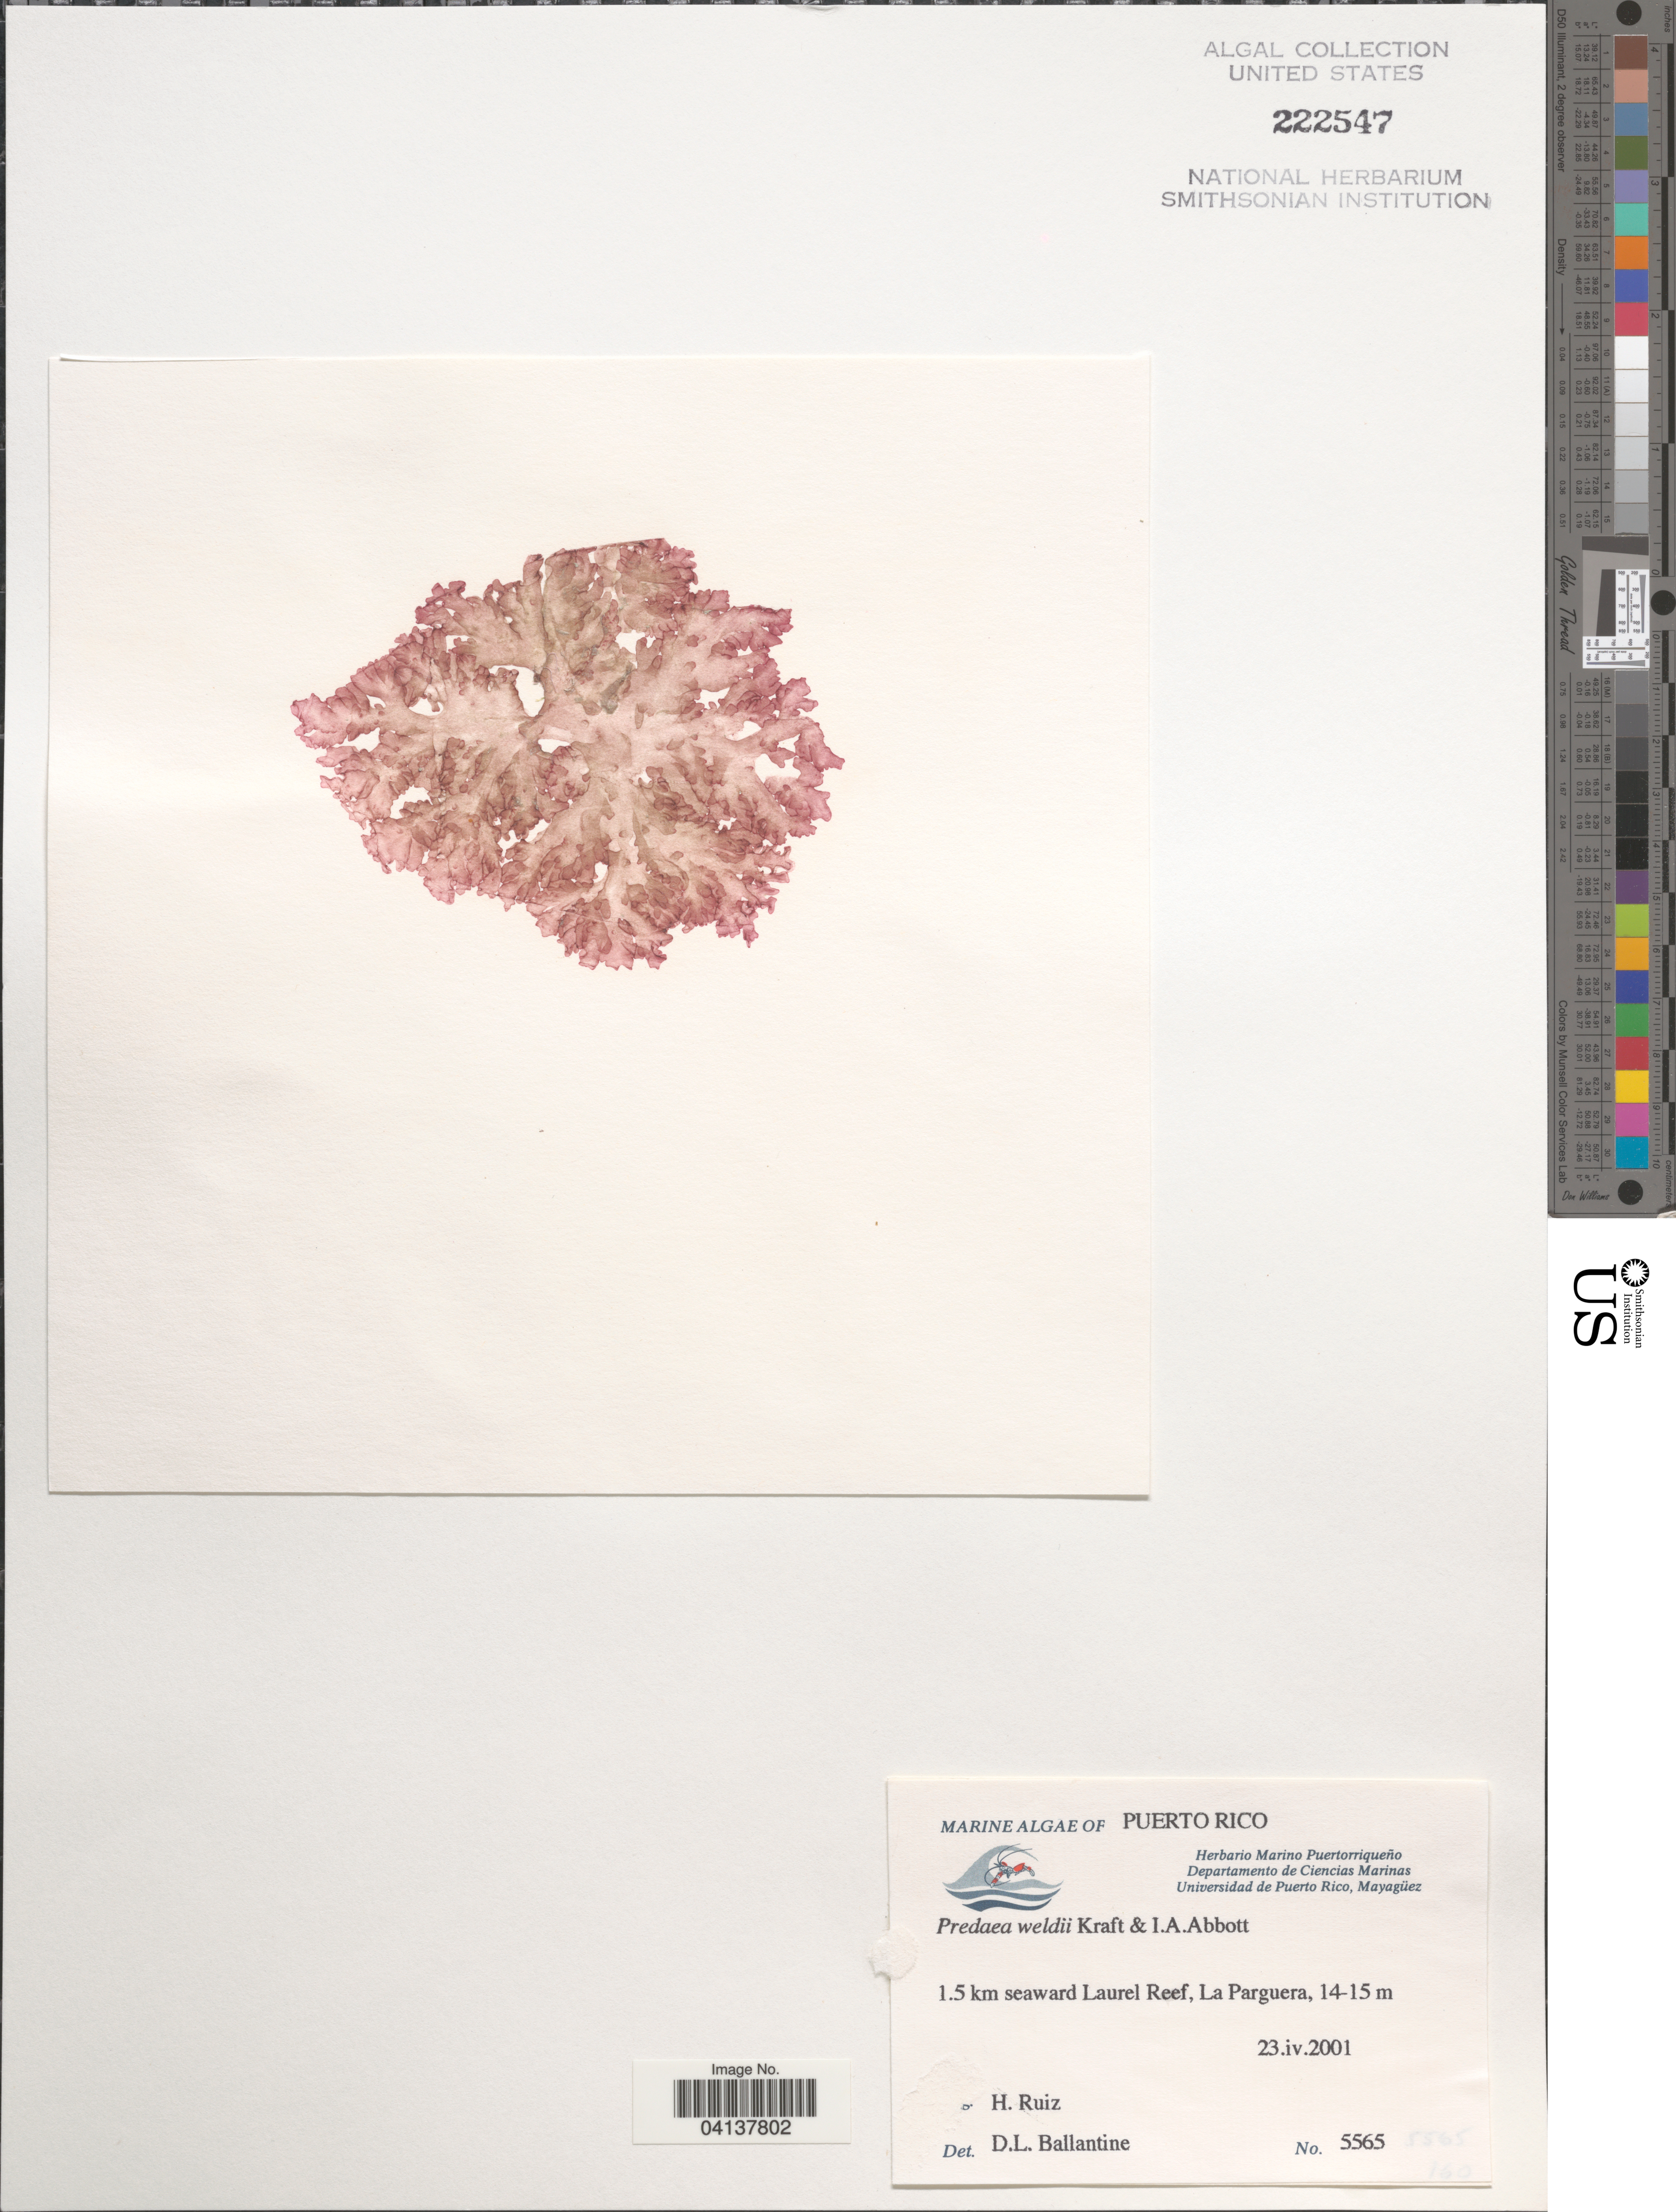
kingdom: Plantae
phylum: Rhodophyta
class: Florideophyceae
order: Nemastomatales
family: Nemastomataceae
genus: Predaea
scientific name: Predaea weldii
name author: G.T.Kraft & I.A. Abbott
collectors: H. Ruiz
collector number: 5565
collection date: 2001-04-23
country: Puerto Rico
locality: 1.5 km seaward Laurel Reef, La Parguera.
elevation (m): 14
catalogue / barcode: US 222547